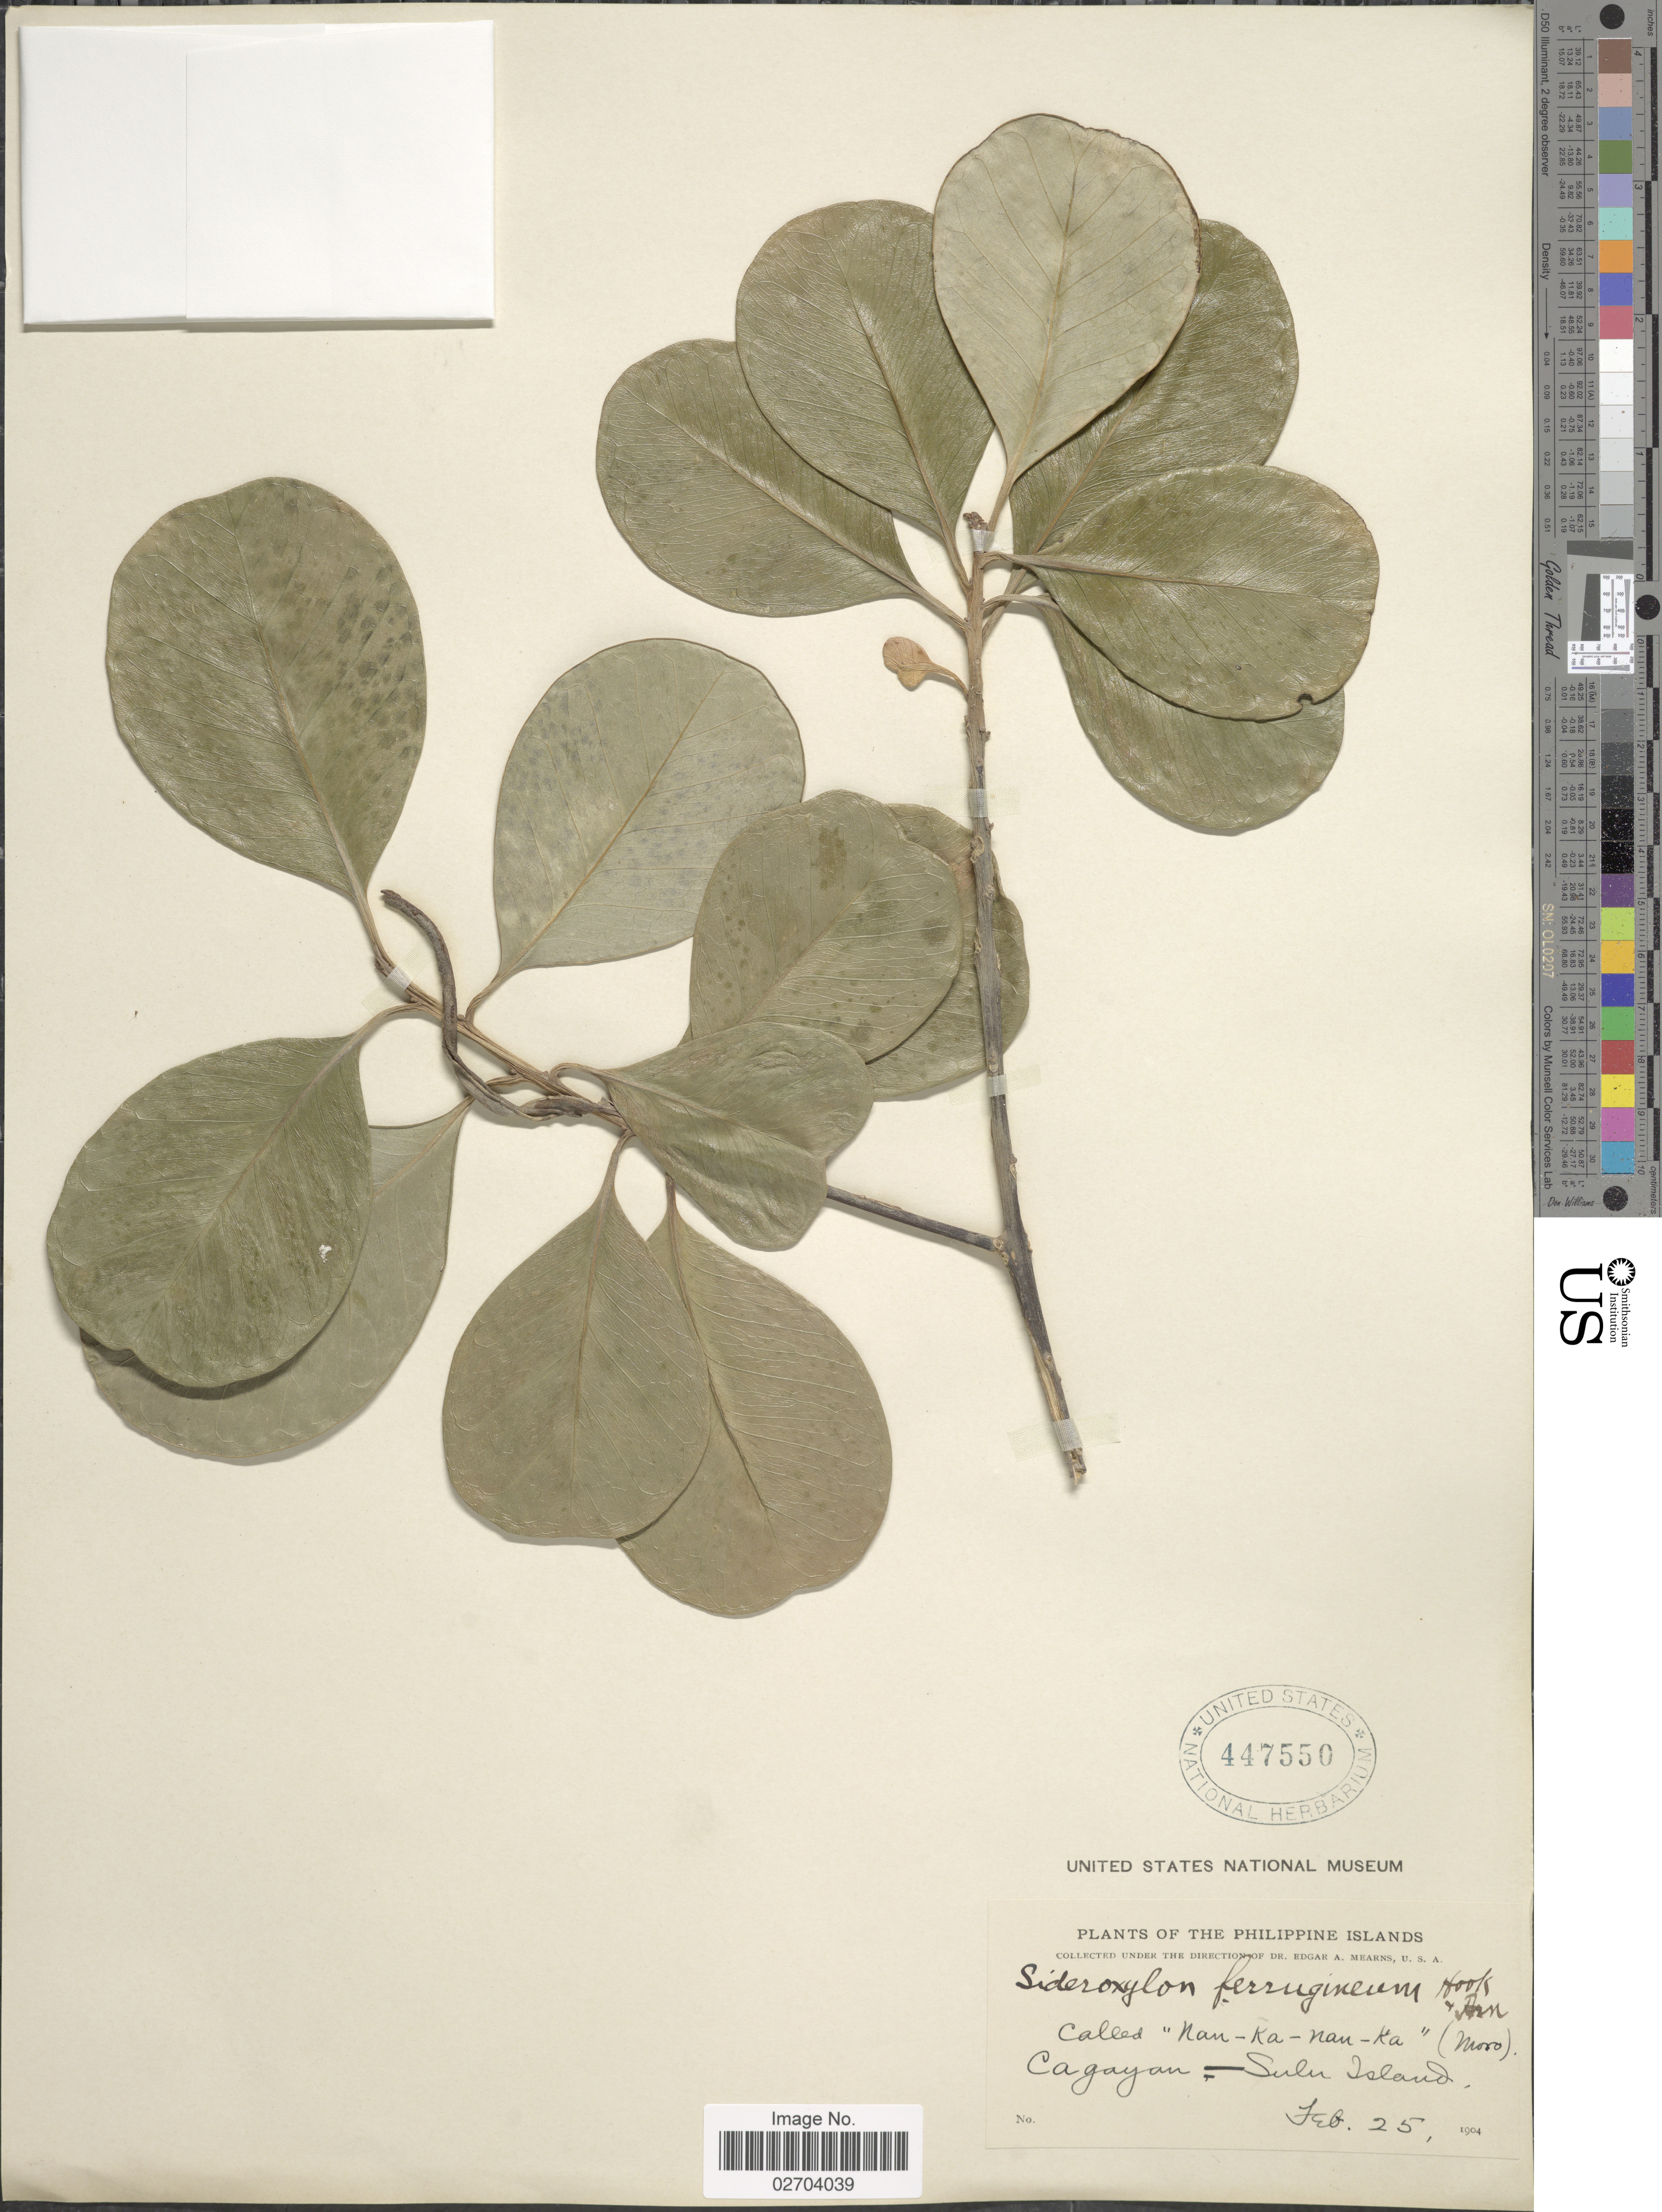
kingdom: Plantae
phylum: Tracheophyta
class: Magnoliopsida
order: Ericales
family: Sapotaceae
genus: Sideroxylon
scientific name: Sideroxylon ferrugineum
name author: Hook. & Arn.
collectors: E. A. Mearns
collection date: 1904-02-25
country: Philippines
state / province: Muslim Mindanao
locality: Cagayan - Sulu Island.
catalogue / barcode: US 447550